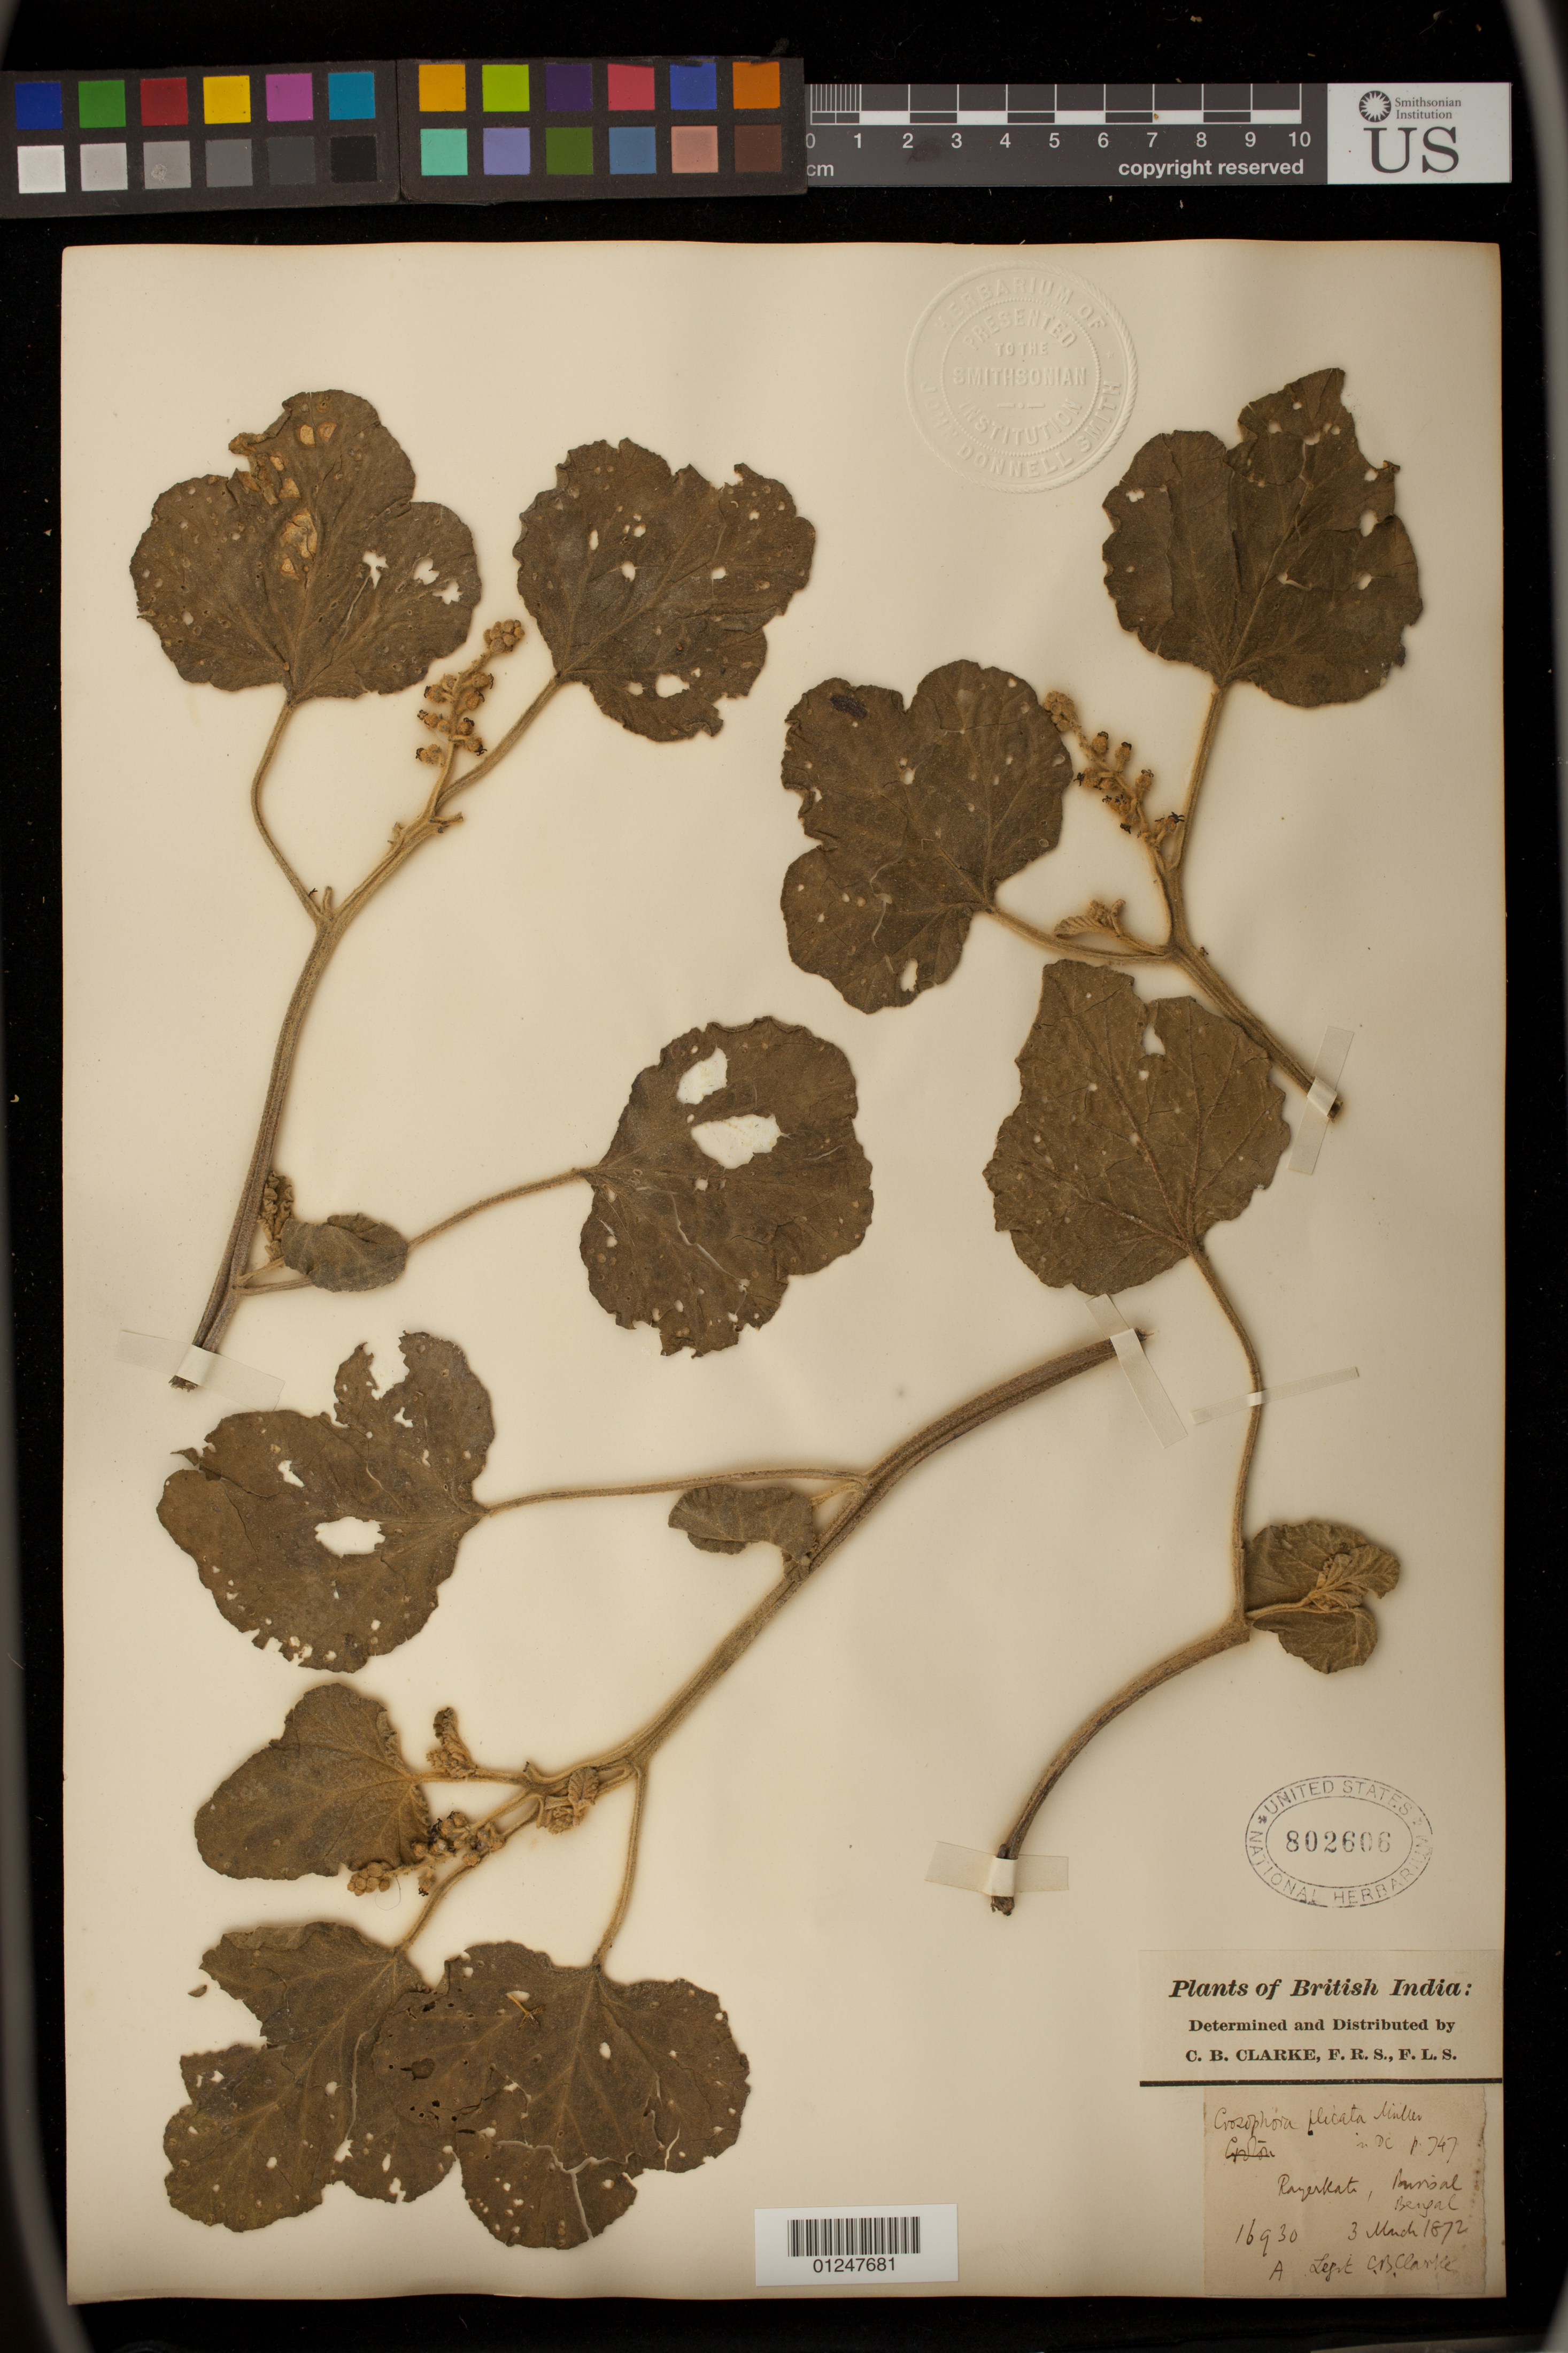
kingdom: Plantae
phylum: Tracheophyta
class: Magnoliopsida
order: Malpighiales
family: Euphorbiaceae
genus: Chrozophora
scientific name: Chrozophora plicata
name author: A. Juss.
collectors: C. B. Clarke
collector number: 16930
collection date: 1872-03-03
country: India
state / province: West Bengal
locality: Rayerkata, Burisal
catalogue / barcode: US 802606